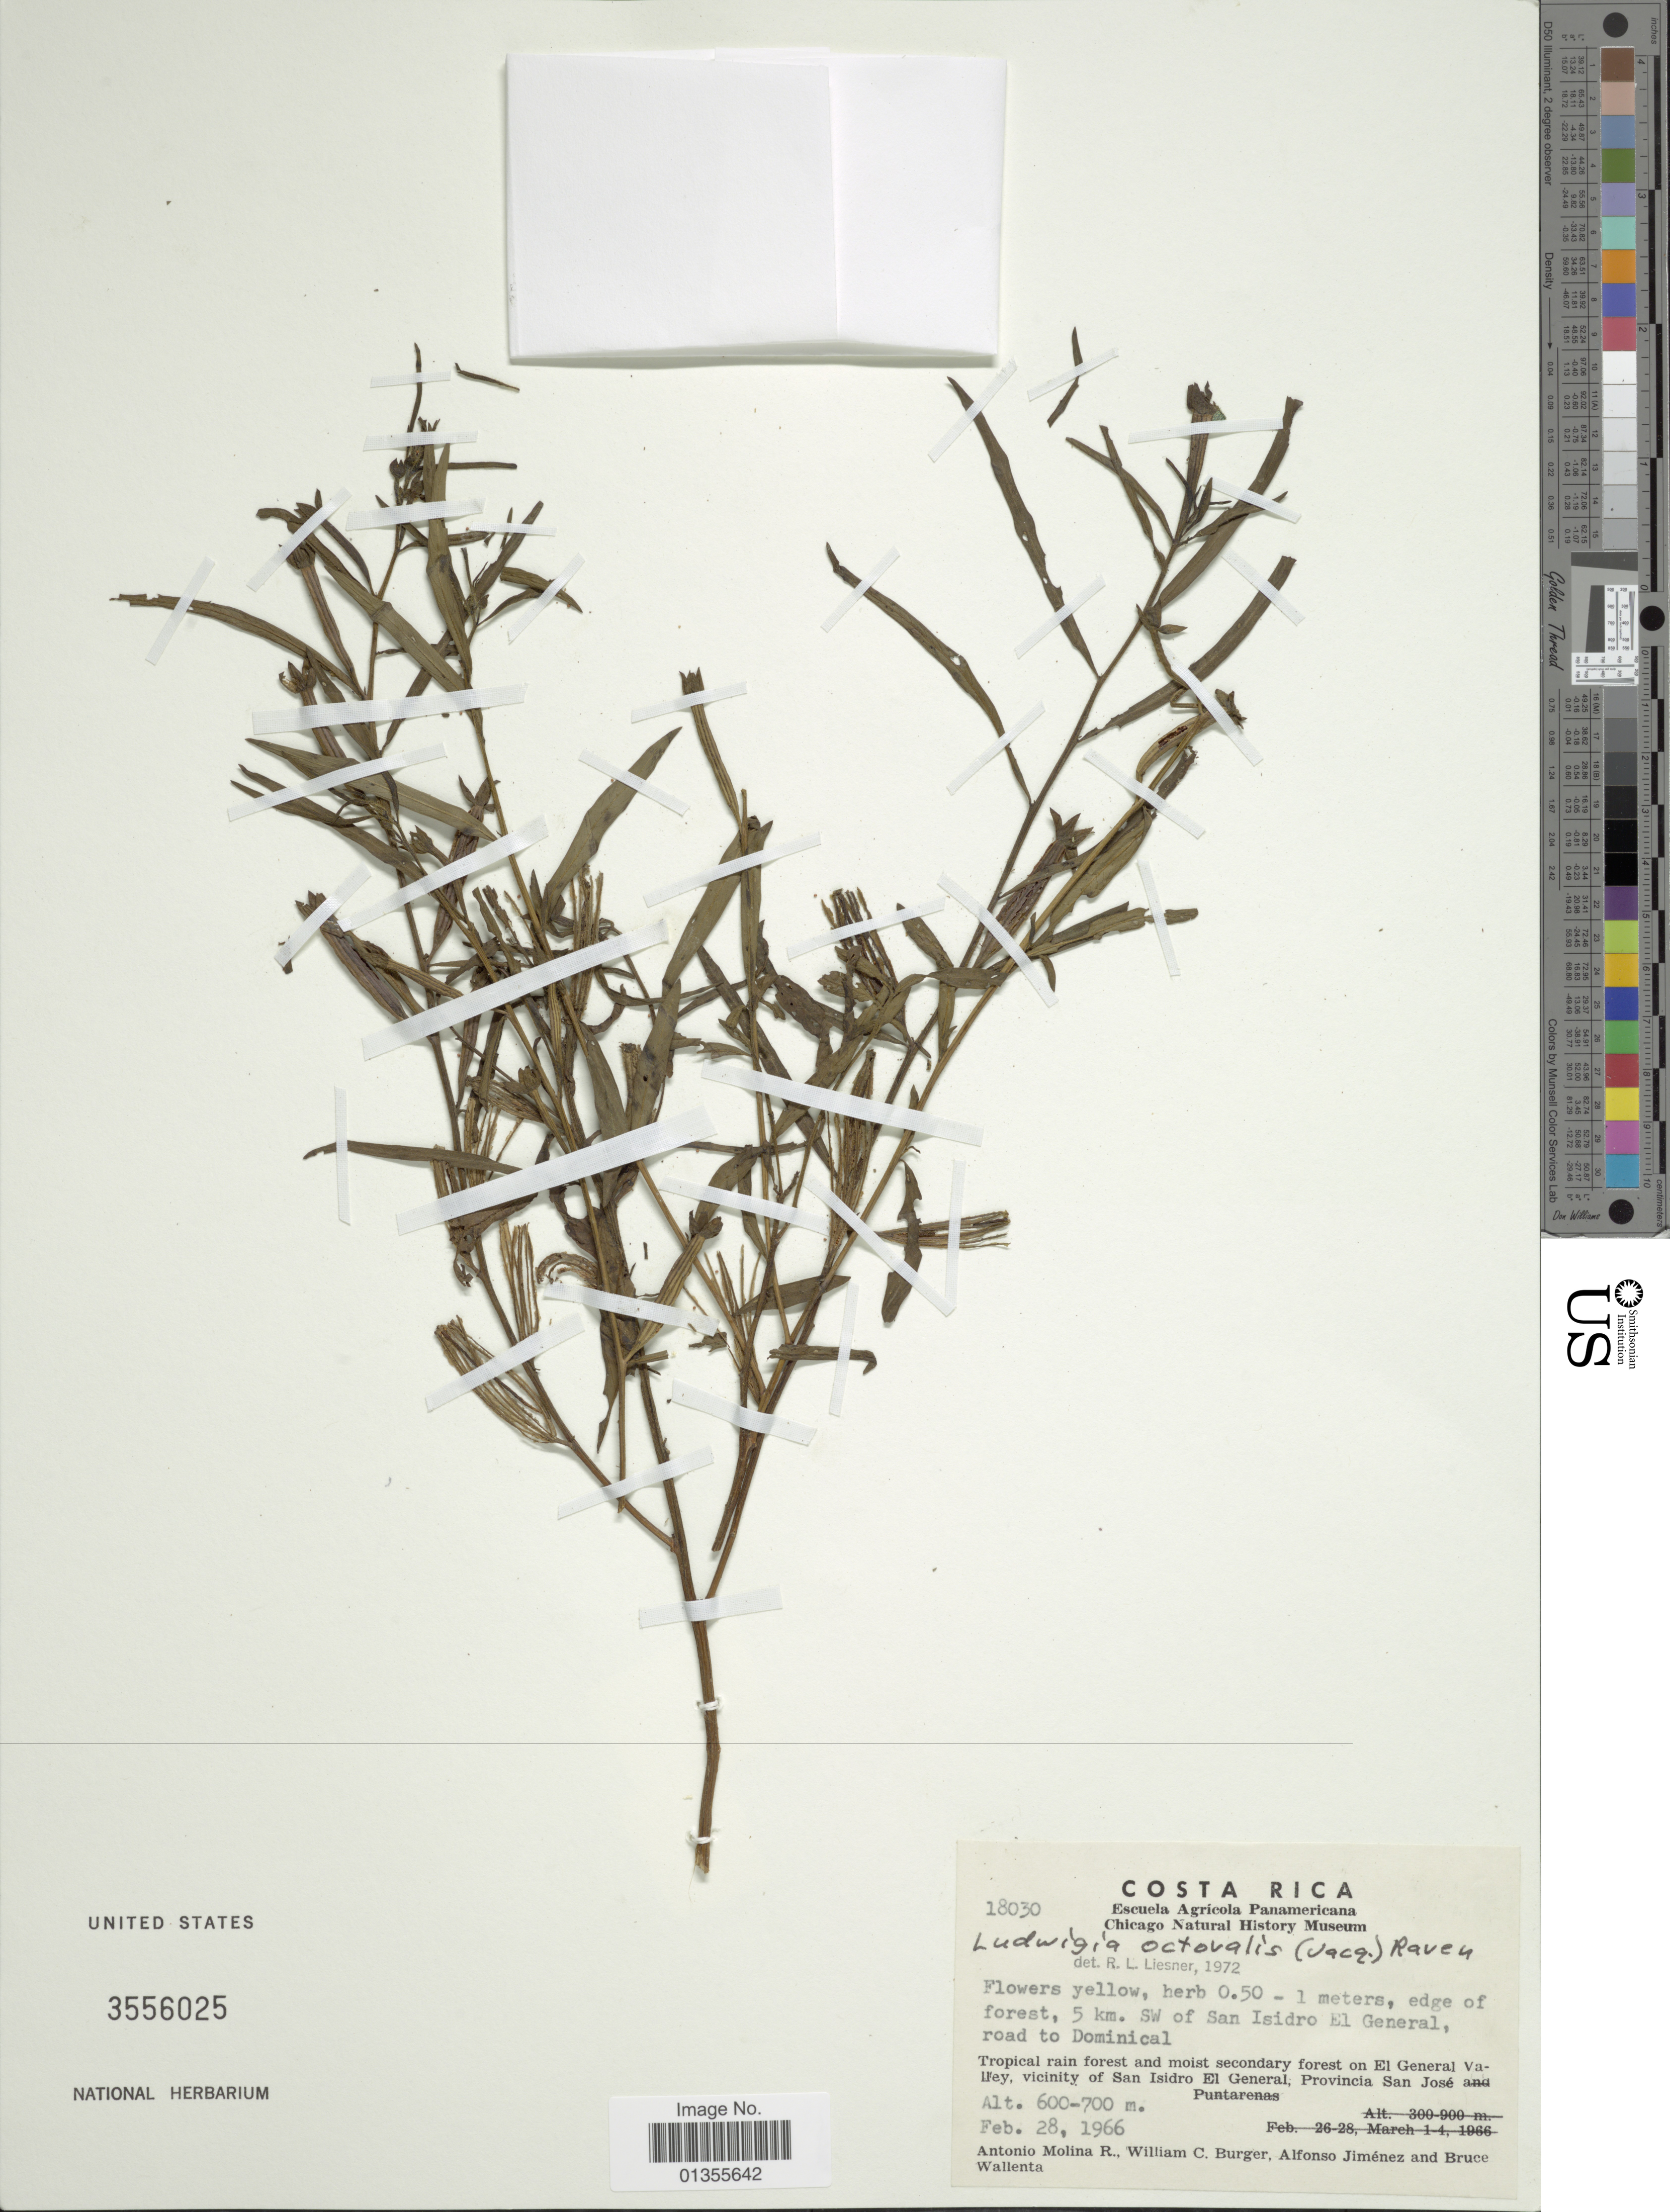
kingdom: Plantae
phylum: Tracheophyta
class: Magnoliopsida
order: Myrtales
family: Onagraceae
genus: Ludwigia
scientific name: Ludwigia octovalvis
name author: (Jacq.) P.H. Raven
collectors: A. Molina R., W. Burger, A. Jiménez & B. Wallenta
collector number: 18030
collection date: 1966-02-28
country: Costa Rica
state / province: San José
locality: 5 km. SW of San Isidro El General, road to Dominical. Tropical rain forest and moist secondary forest on El General Valley, vicinity of San Isidro El General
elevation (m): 600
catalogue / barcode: US 3556025